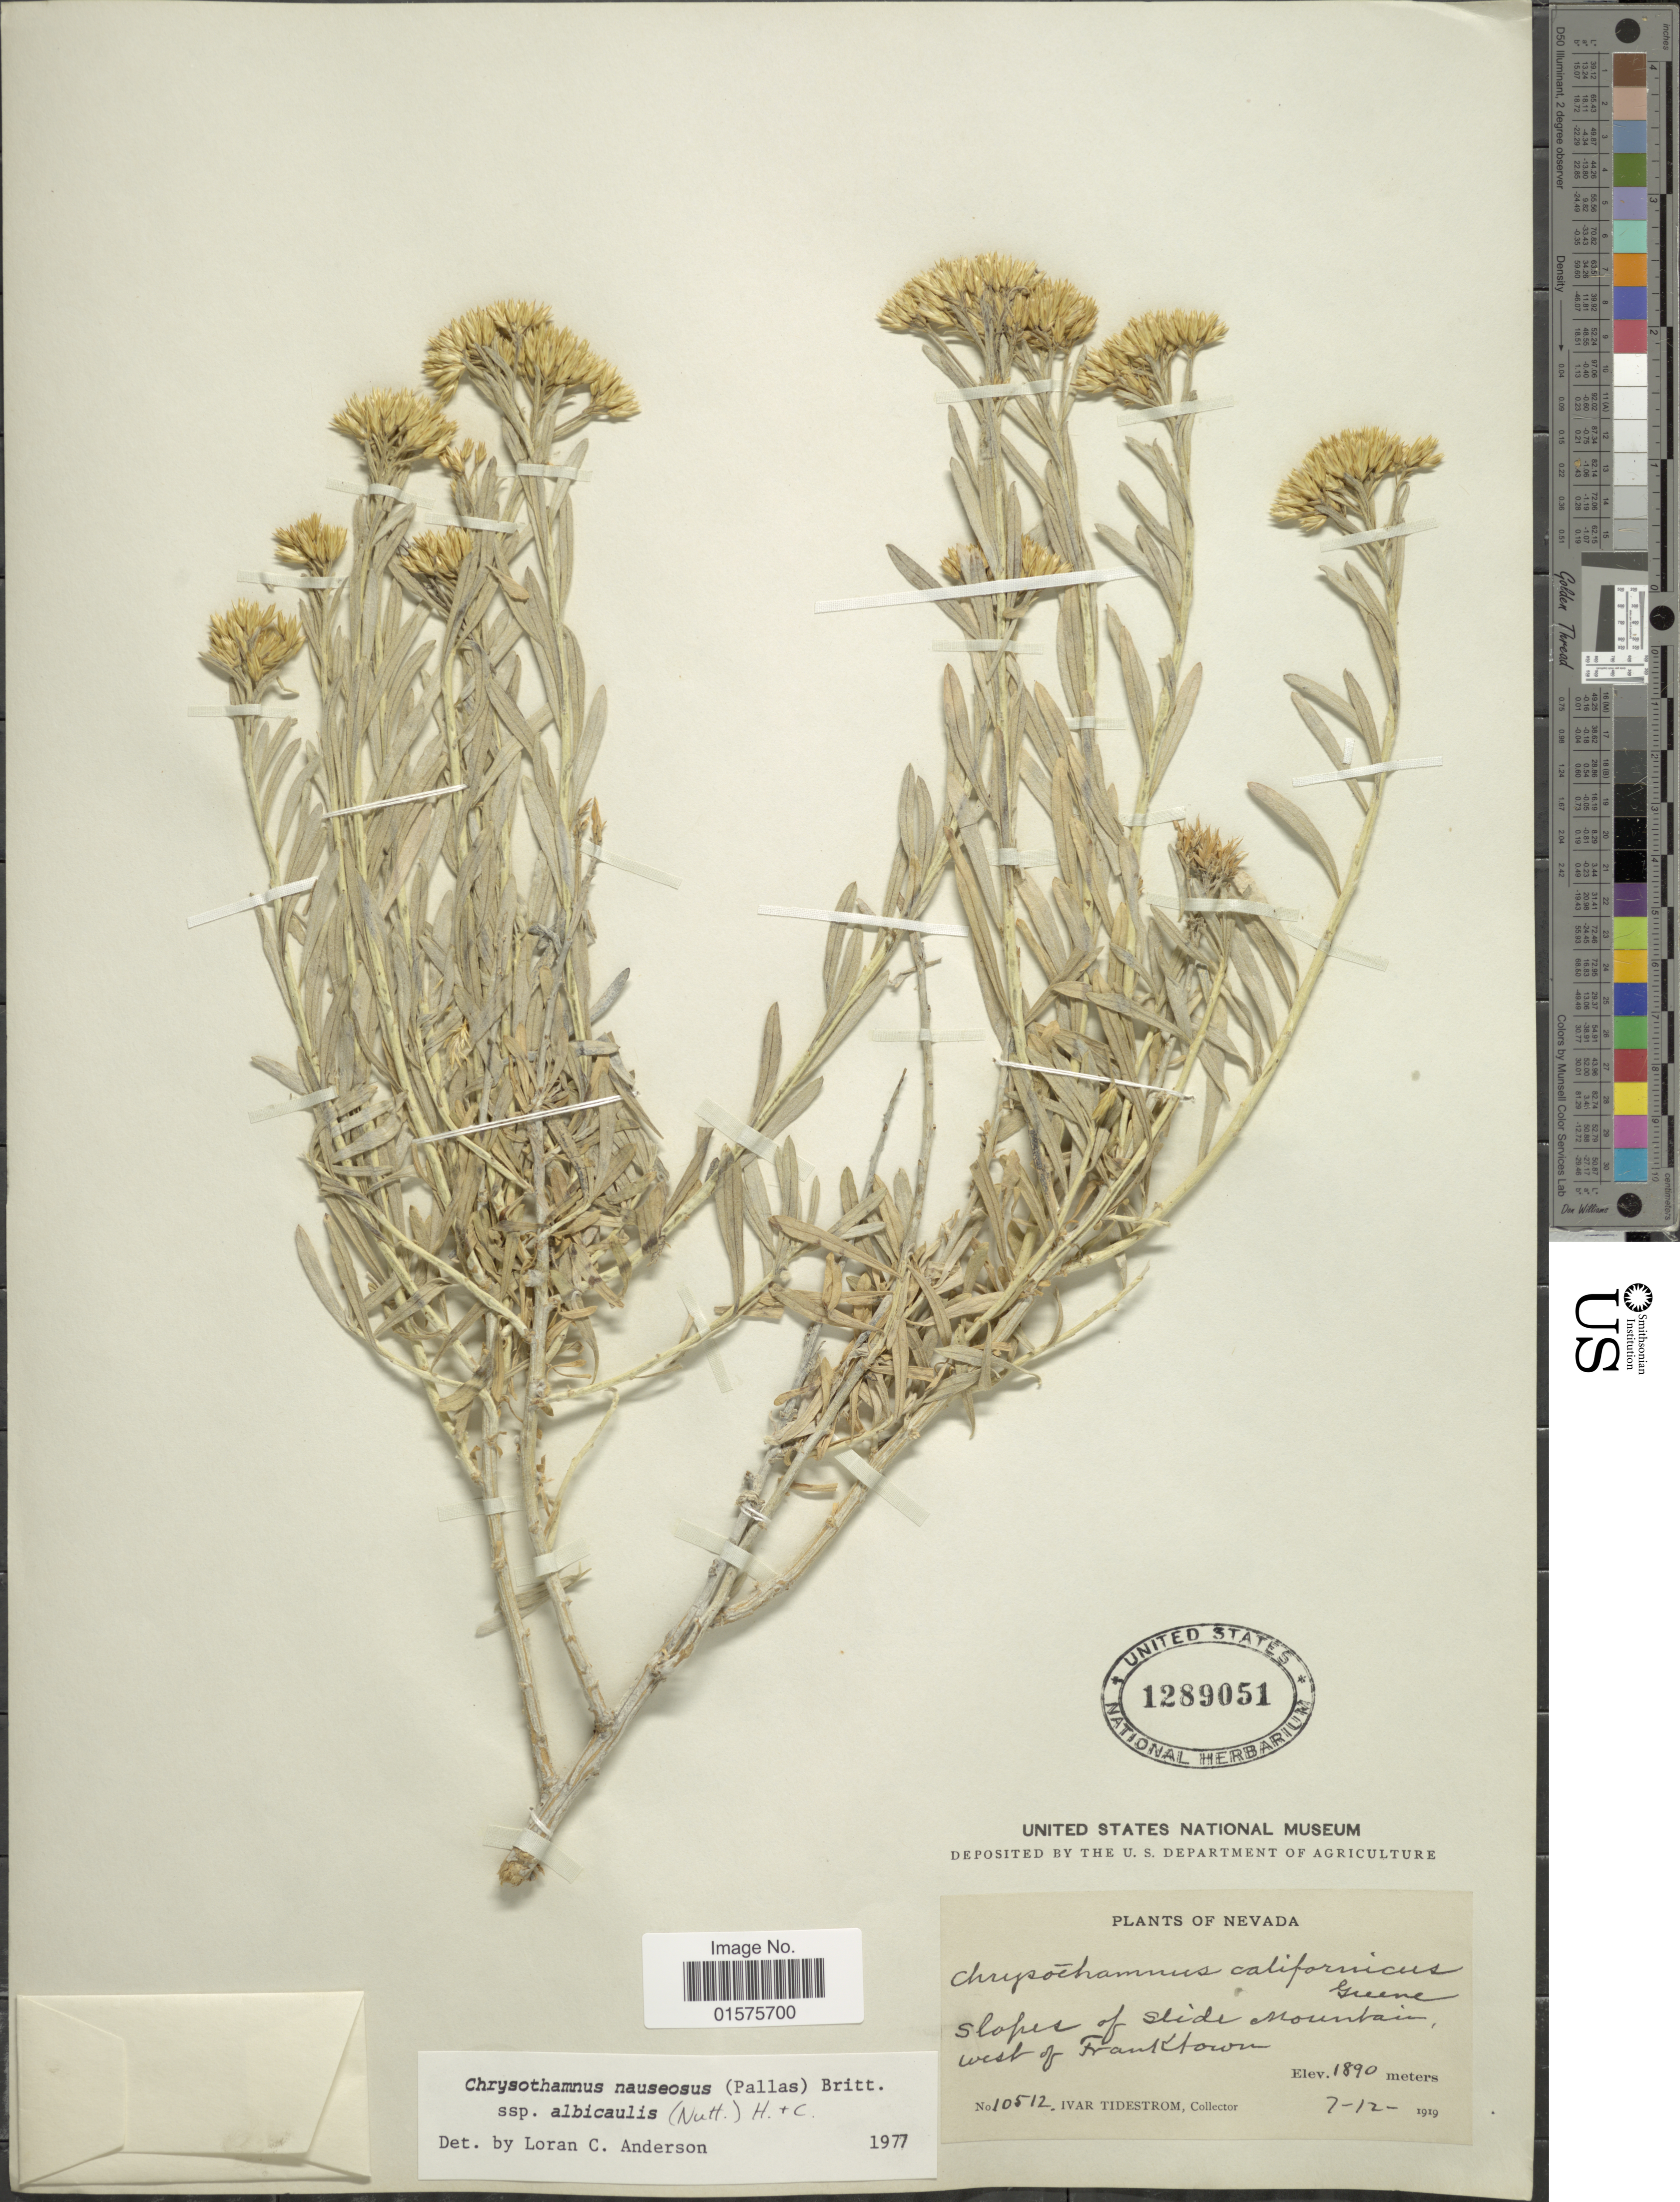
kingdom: Plantae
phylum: Tracheophyta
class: Magnoliopsida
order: Asterales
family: Asteraceae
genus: Ericameria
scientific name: Ericameria nauseosa var. speciosa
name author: (Nutt.) G.L. Nesom & G.I. Baird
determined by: Urbatsch, Lowell E., Curator (LSU), Louisiana State University (UNITED STATES)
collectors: I. F. Tidestrom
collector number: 10512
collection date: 1919-07-12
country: United States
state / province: Nevada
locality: Slopes of Slide Mountain, west of Franktown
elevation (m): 1890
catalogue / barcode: US 1289051